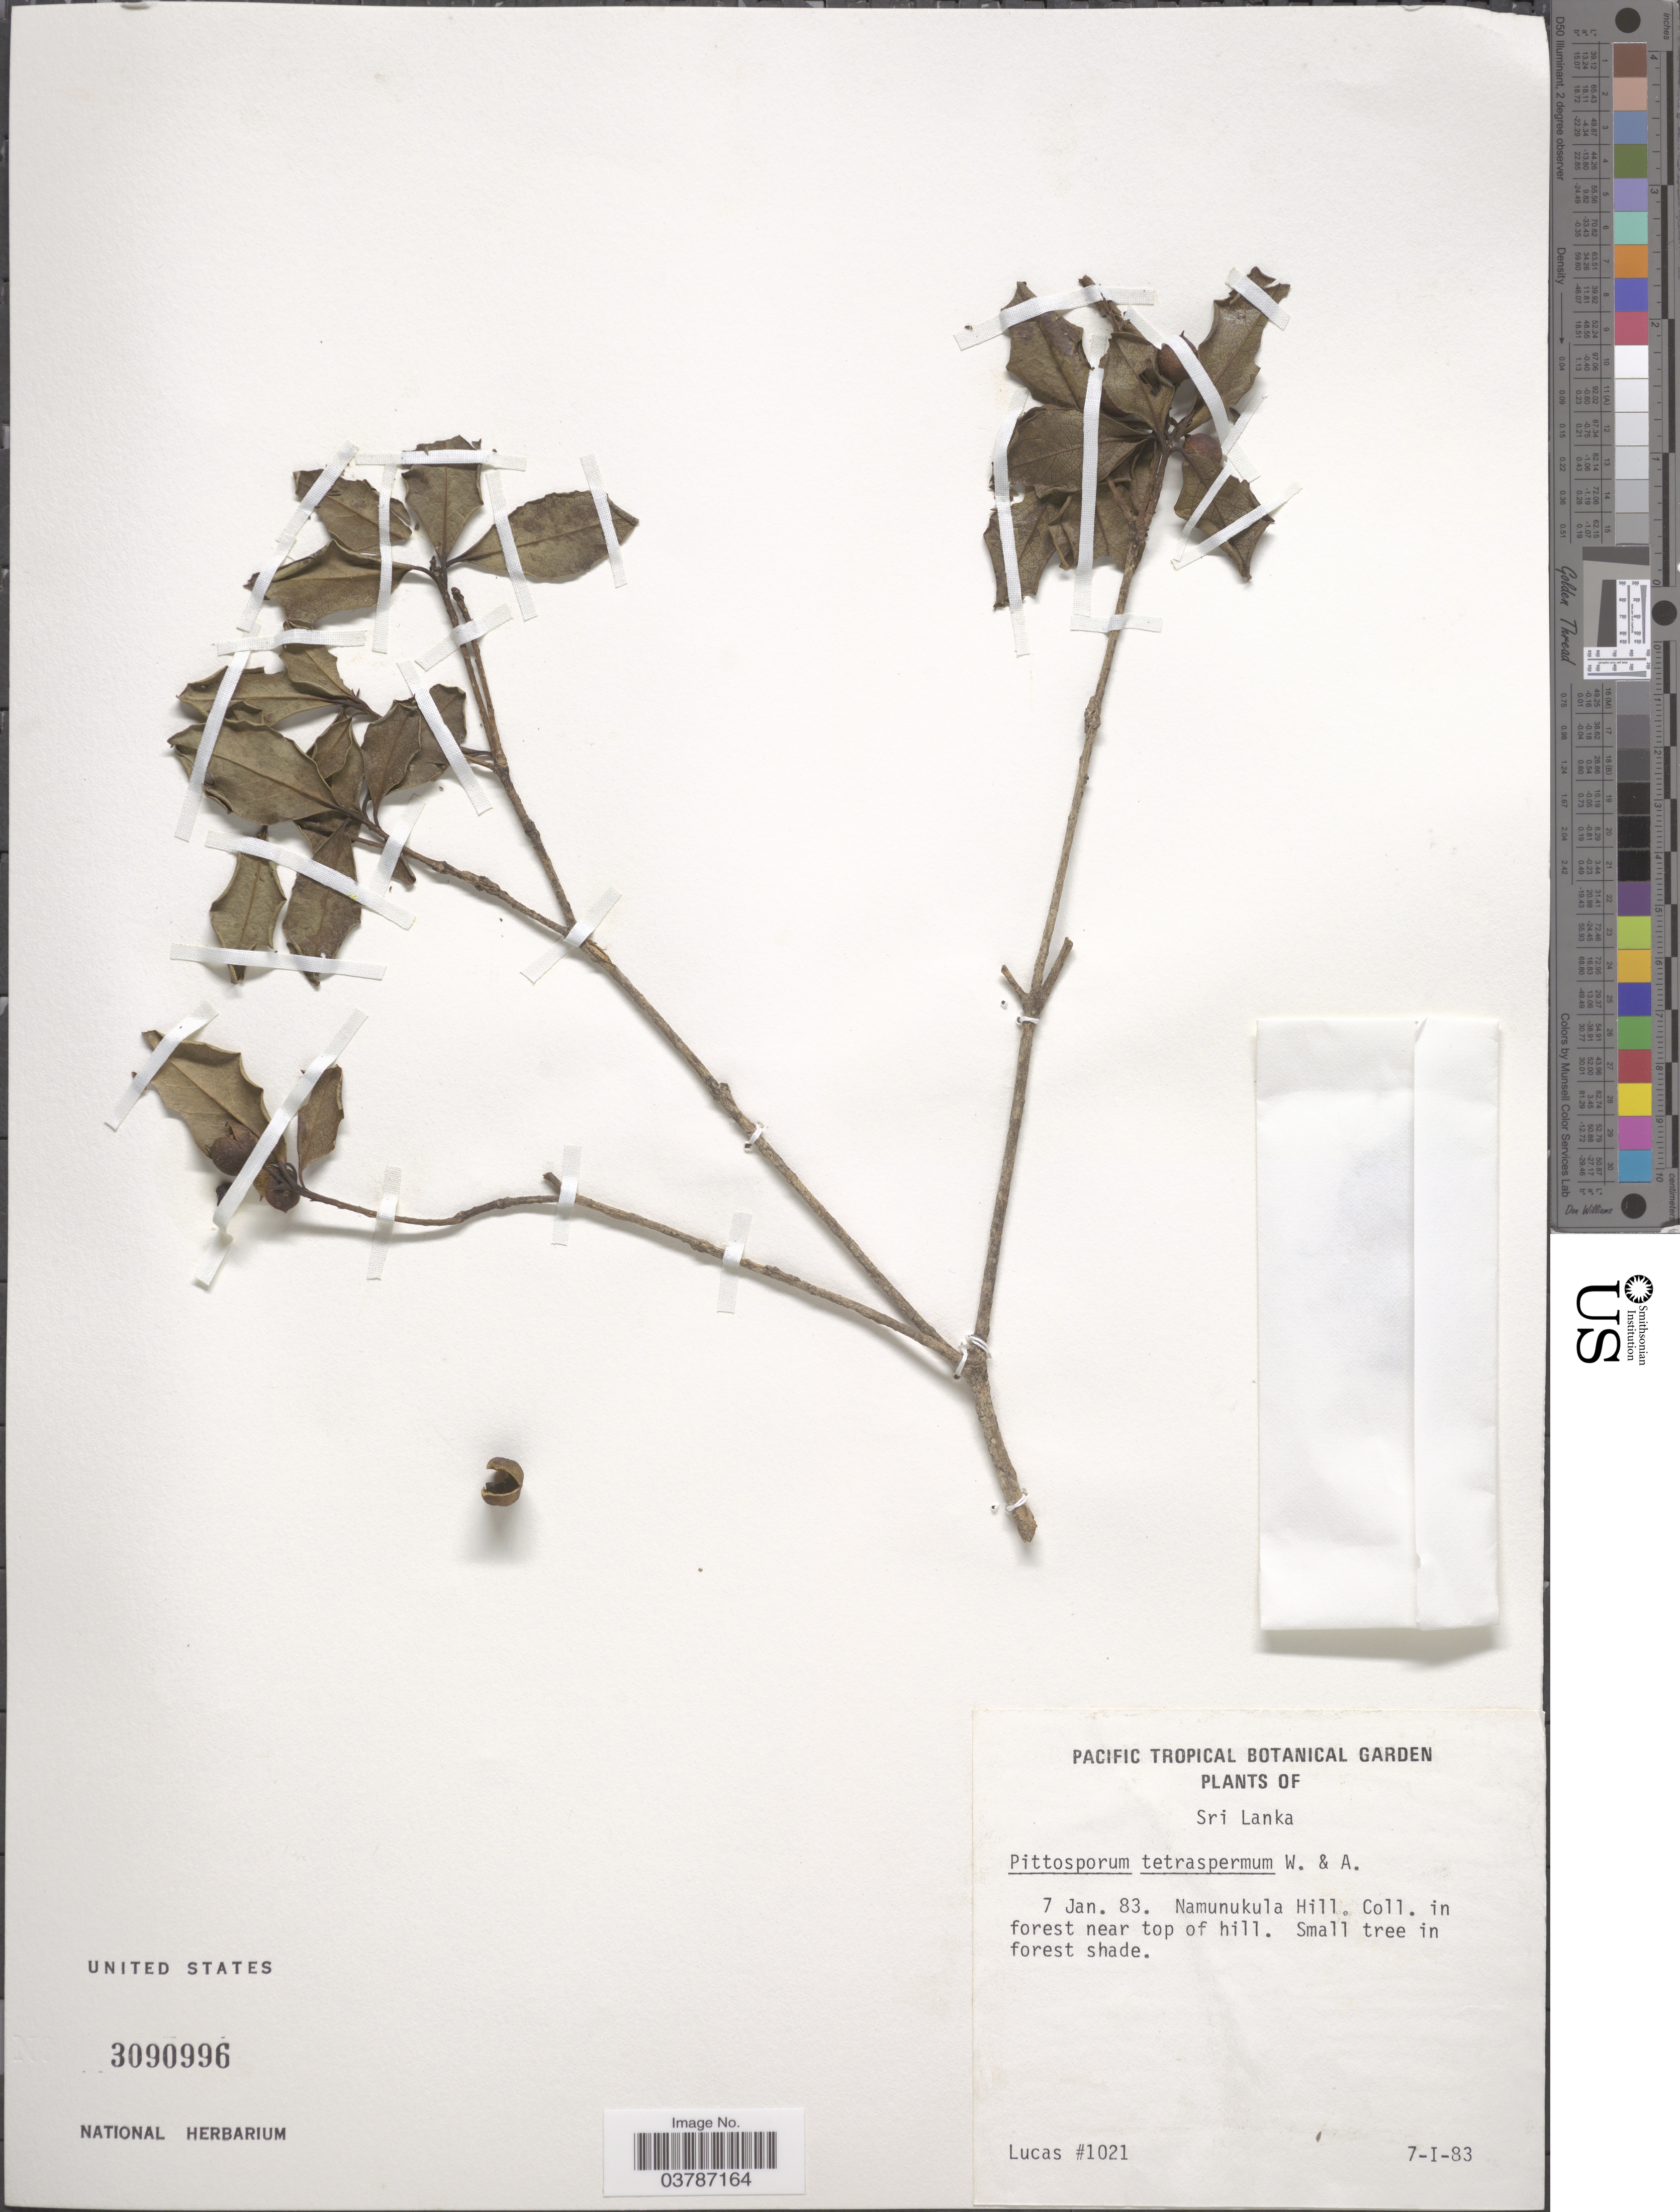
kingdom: Plantae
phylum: Tracheophyta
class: Magnoliopsida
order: Apiales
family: Pittosporaceae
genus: Pittosporum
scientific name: Pittosporum tetraspermum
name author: Wight & Arn.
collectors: Lucas, --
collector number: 1021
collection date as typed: Transcribed d/m/y: 7/1/83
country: Sri Lanka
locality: Namunukula Hill. In forest near top of hill.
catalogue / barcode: US 3090996